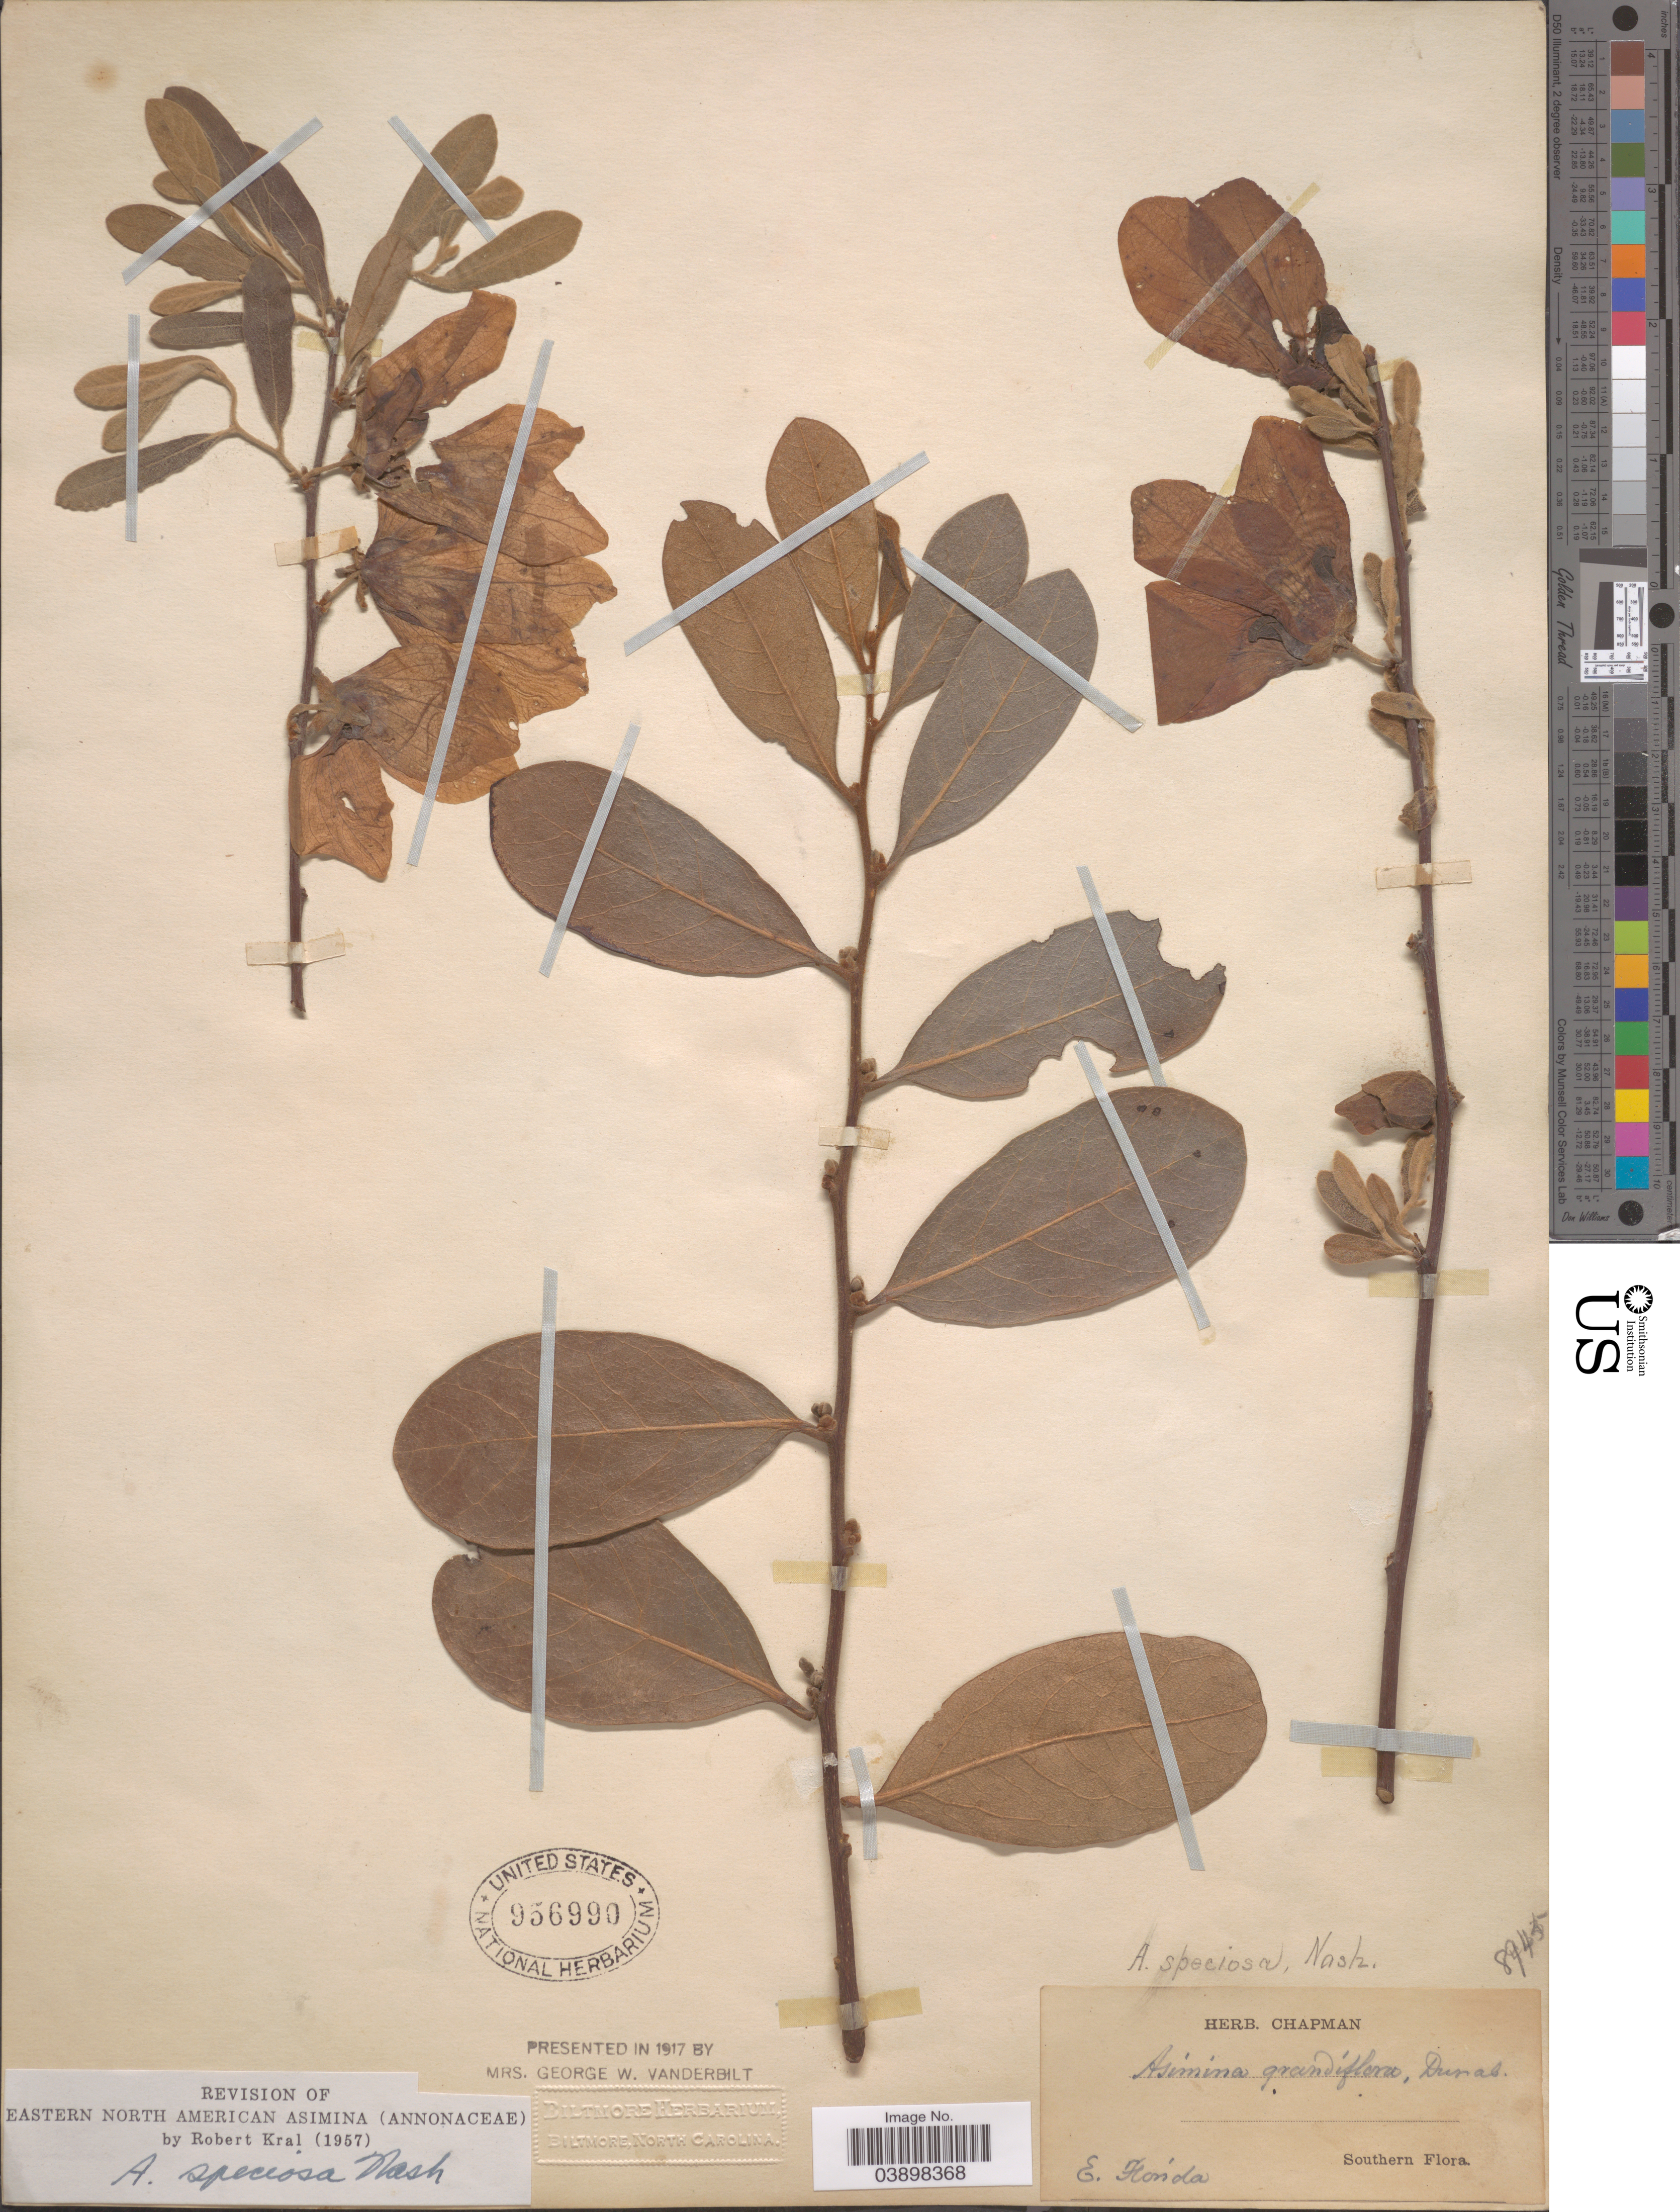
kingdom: Plantae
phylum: Tracheophyta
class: Magnoliopsida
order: Magnoliales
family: Annonaceae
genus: Asimina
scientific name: Asimina speciosa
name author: Nash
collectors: ex herb. Chapman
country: United States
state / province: Florida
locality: E. Florida. Southern.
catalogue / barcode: US 956990